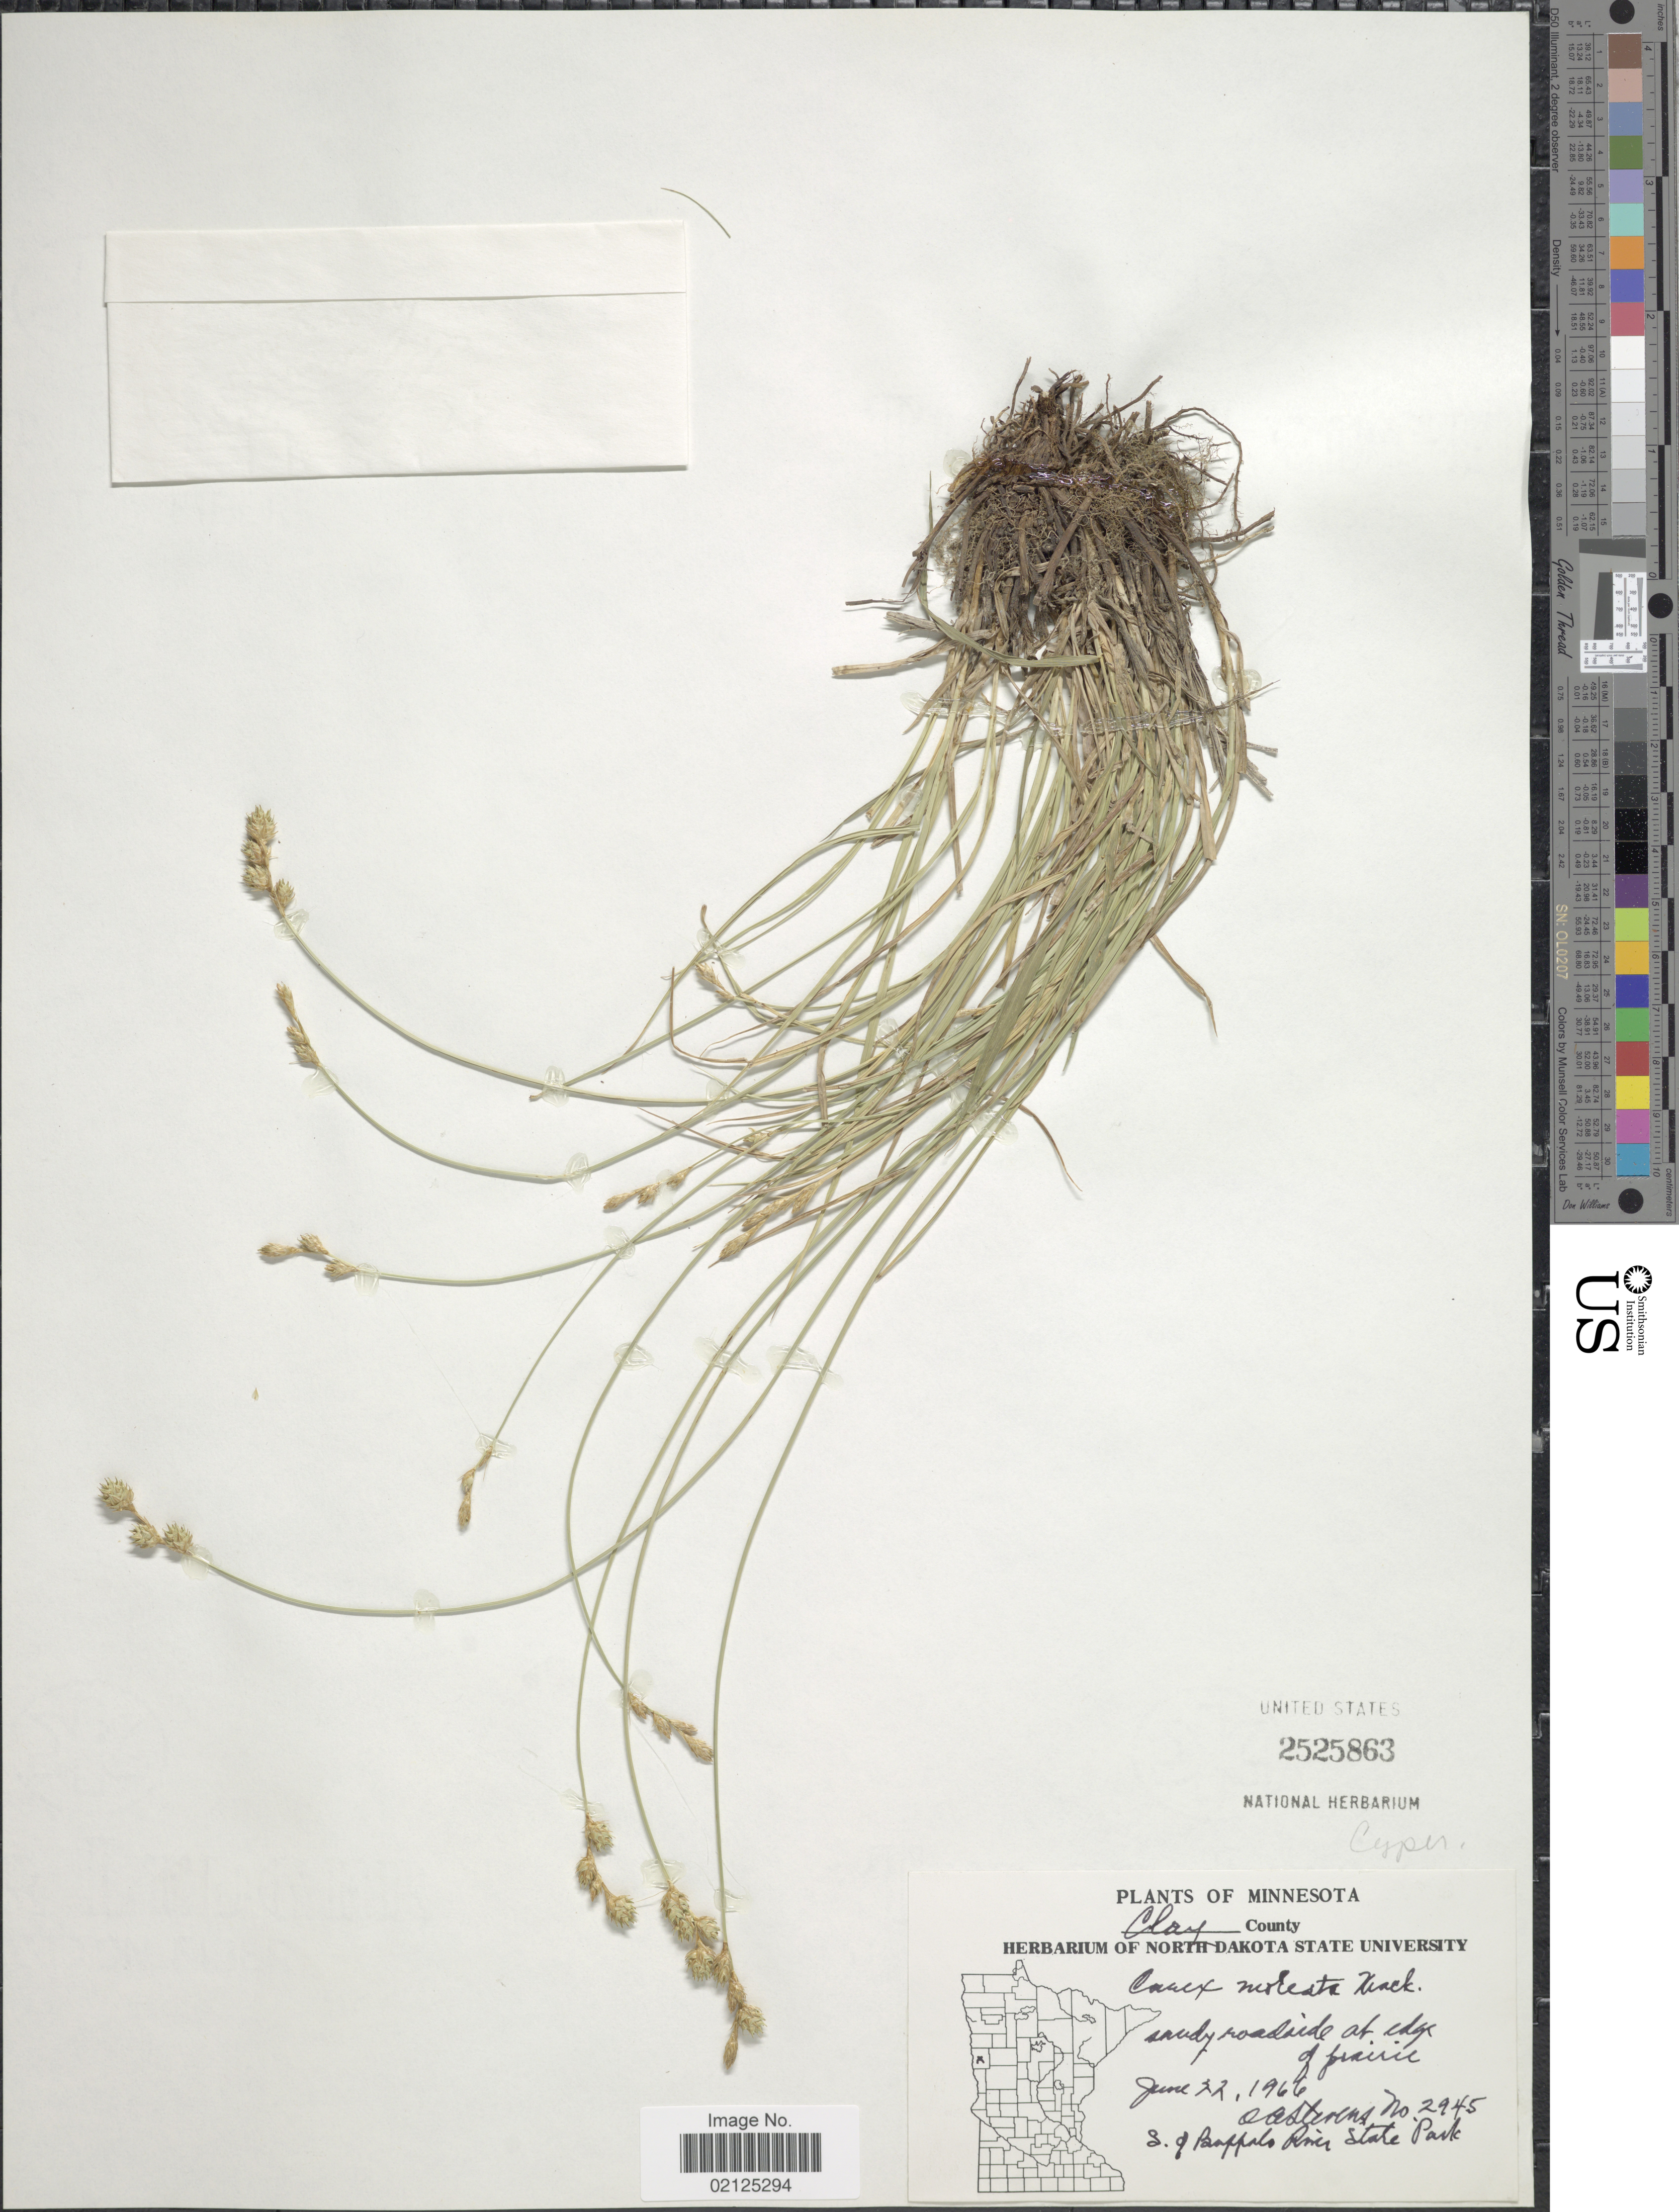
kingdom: Plantae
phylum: Tracheophyta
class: Liliopsida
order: Poales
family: Cyperaceae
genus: Carex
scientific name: Carex molesta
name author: Mack.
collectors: O. A. Stevens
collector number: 2945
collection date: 1966-06-22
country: United States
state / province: Minnesota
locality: Clay County, sandy roadside at edge of prairie, S. of Buffalo River State Park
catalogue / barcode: US 2525863